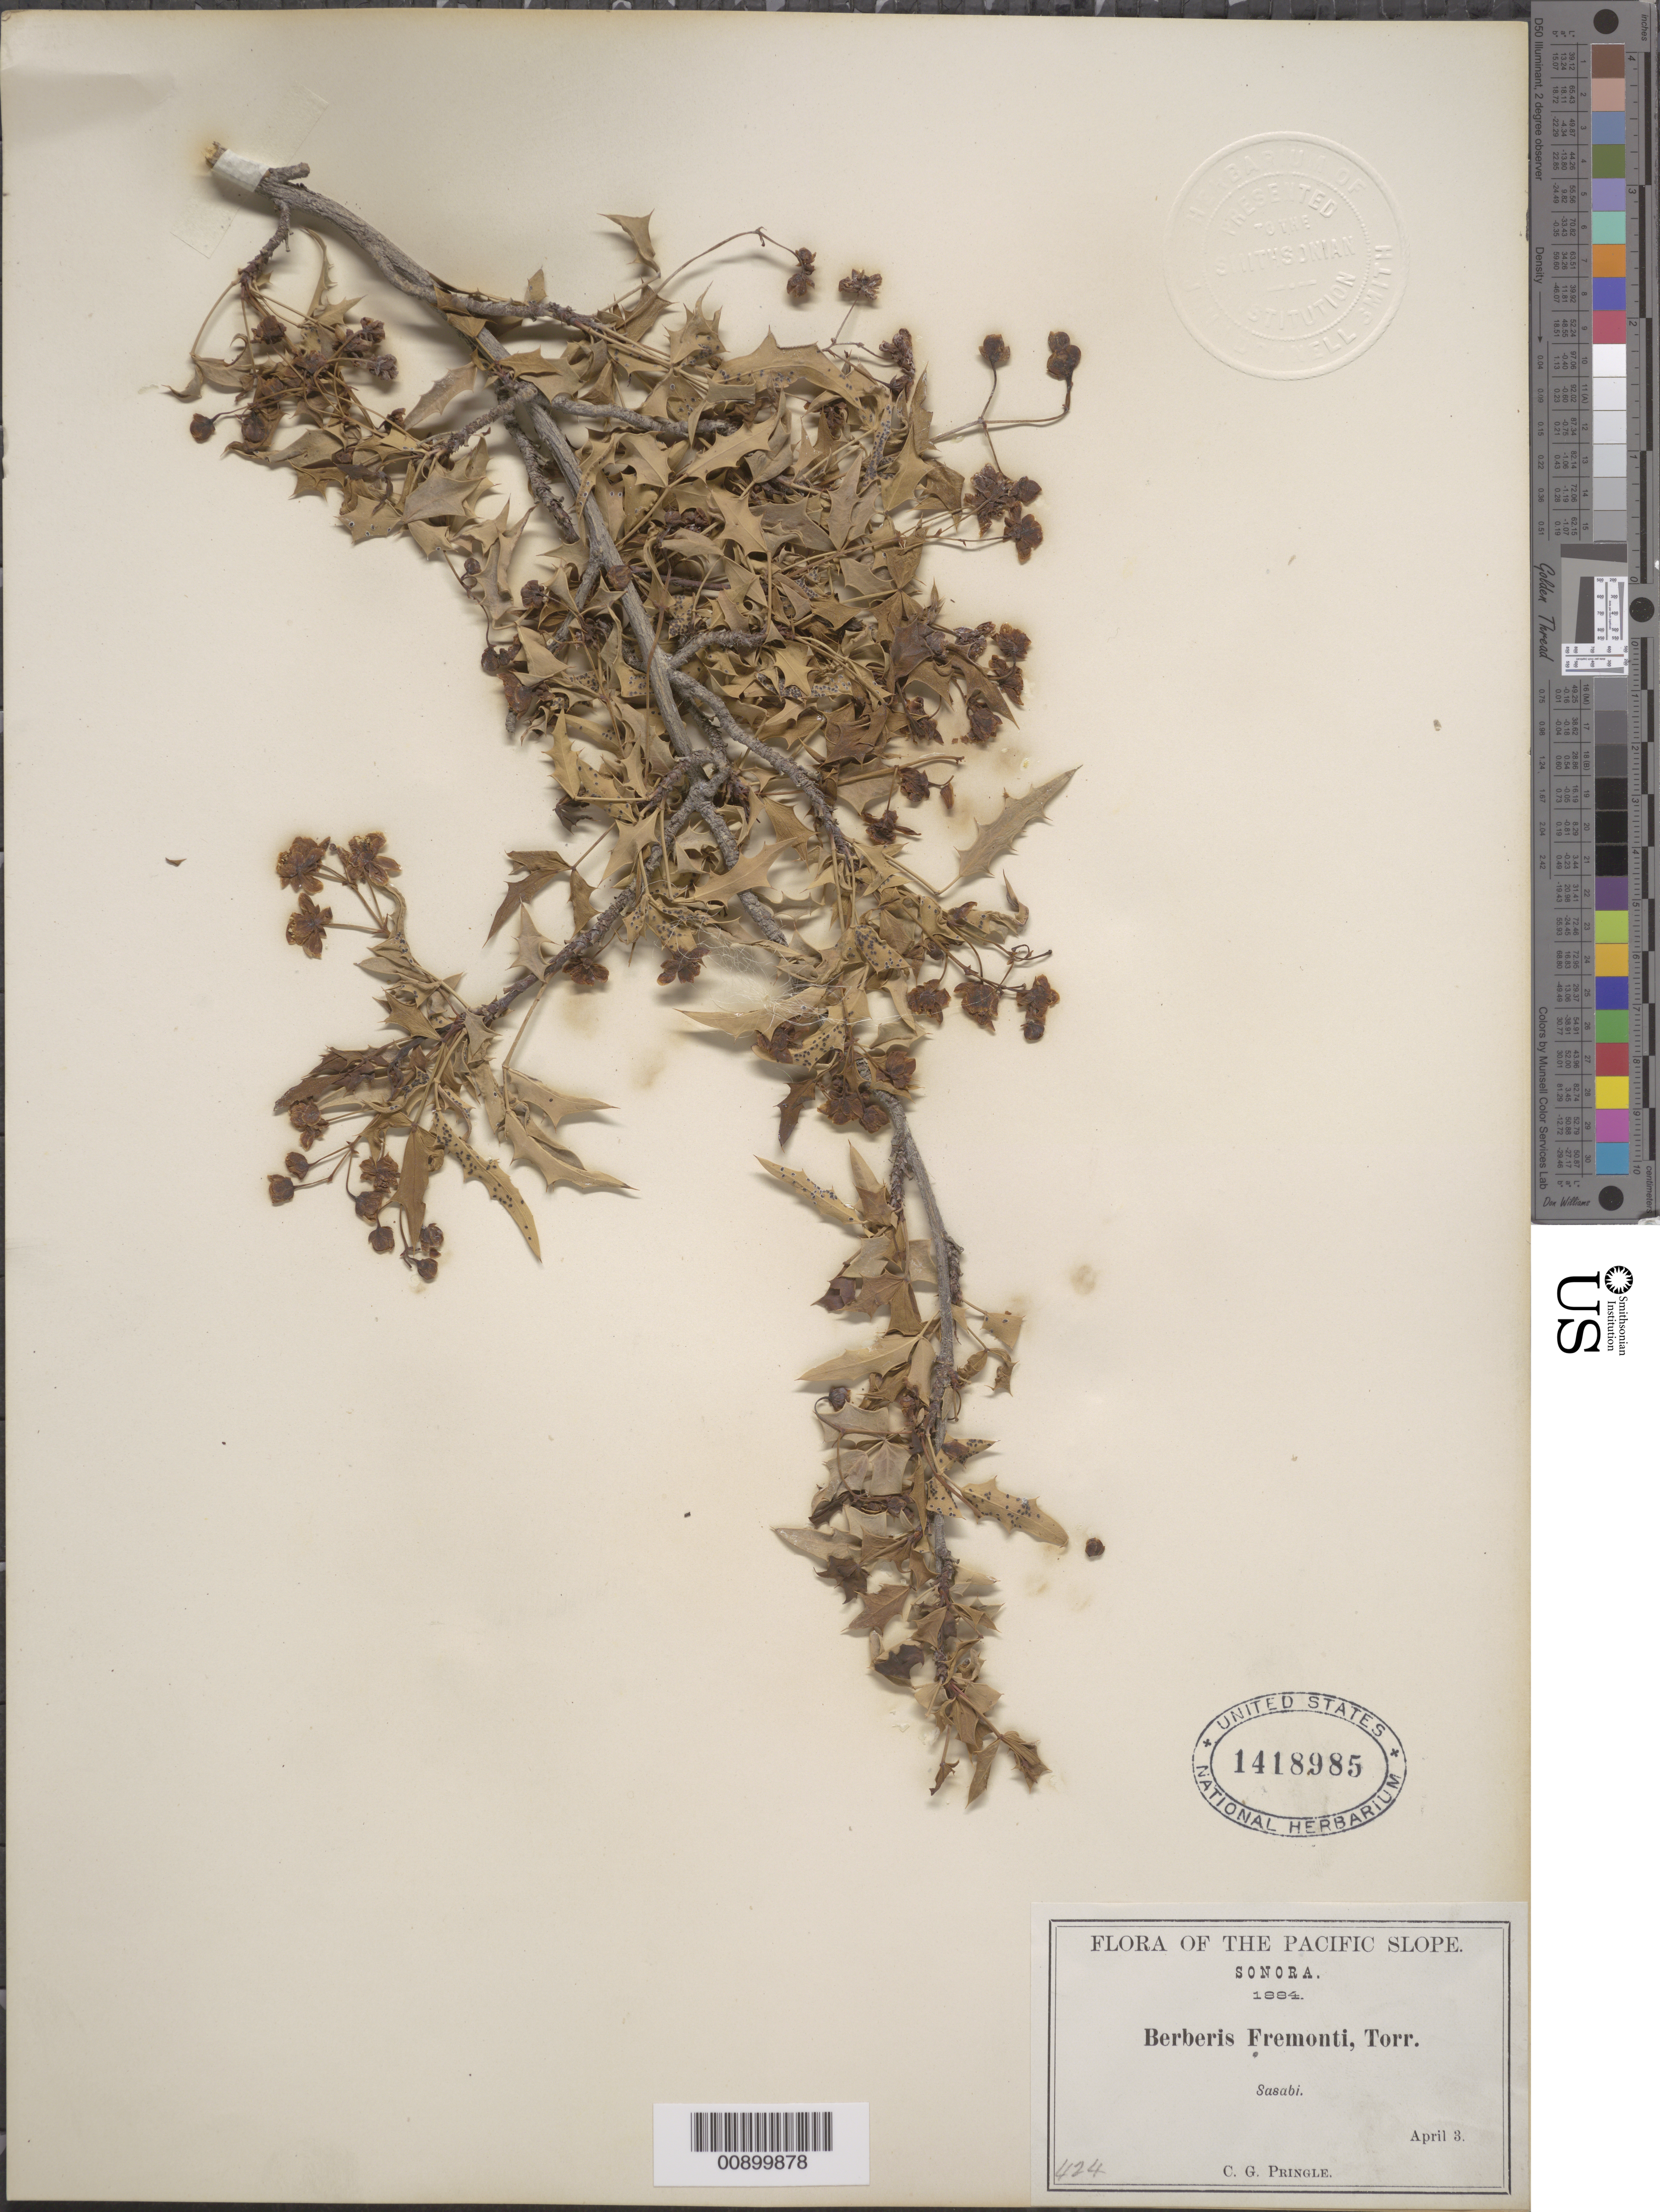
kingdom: Plantae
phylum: Tracheophyta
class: Magnoliopsida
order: Ranunculales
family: Berberidaceae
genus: Mahonia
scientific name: Mahonia fremontii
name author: (Torr.) Fedde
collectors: C. G. Pringle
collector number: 424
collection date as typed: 03 Apr 1884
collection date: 1884-04-03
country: Mexico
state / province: Sonora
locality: Sasabi, Sonora.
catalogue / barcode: US 1418985